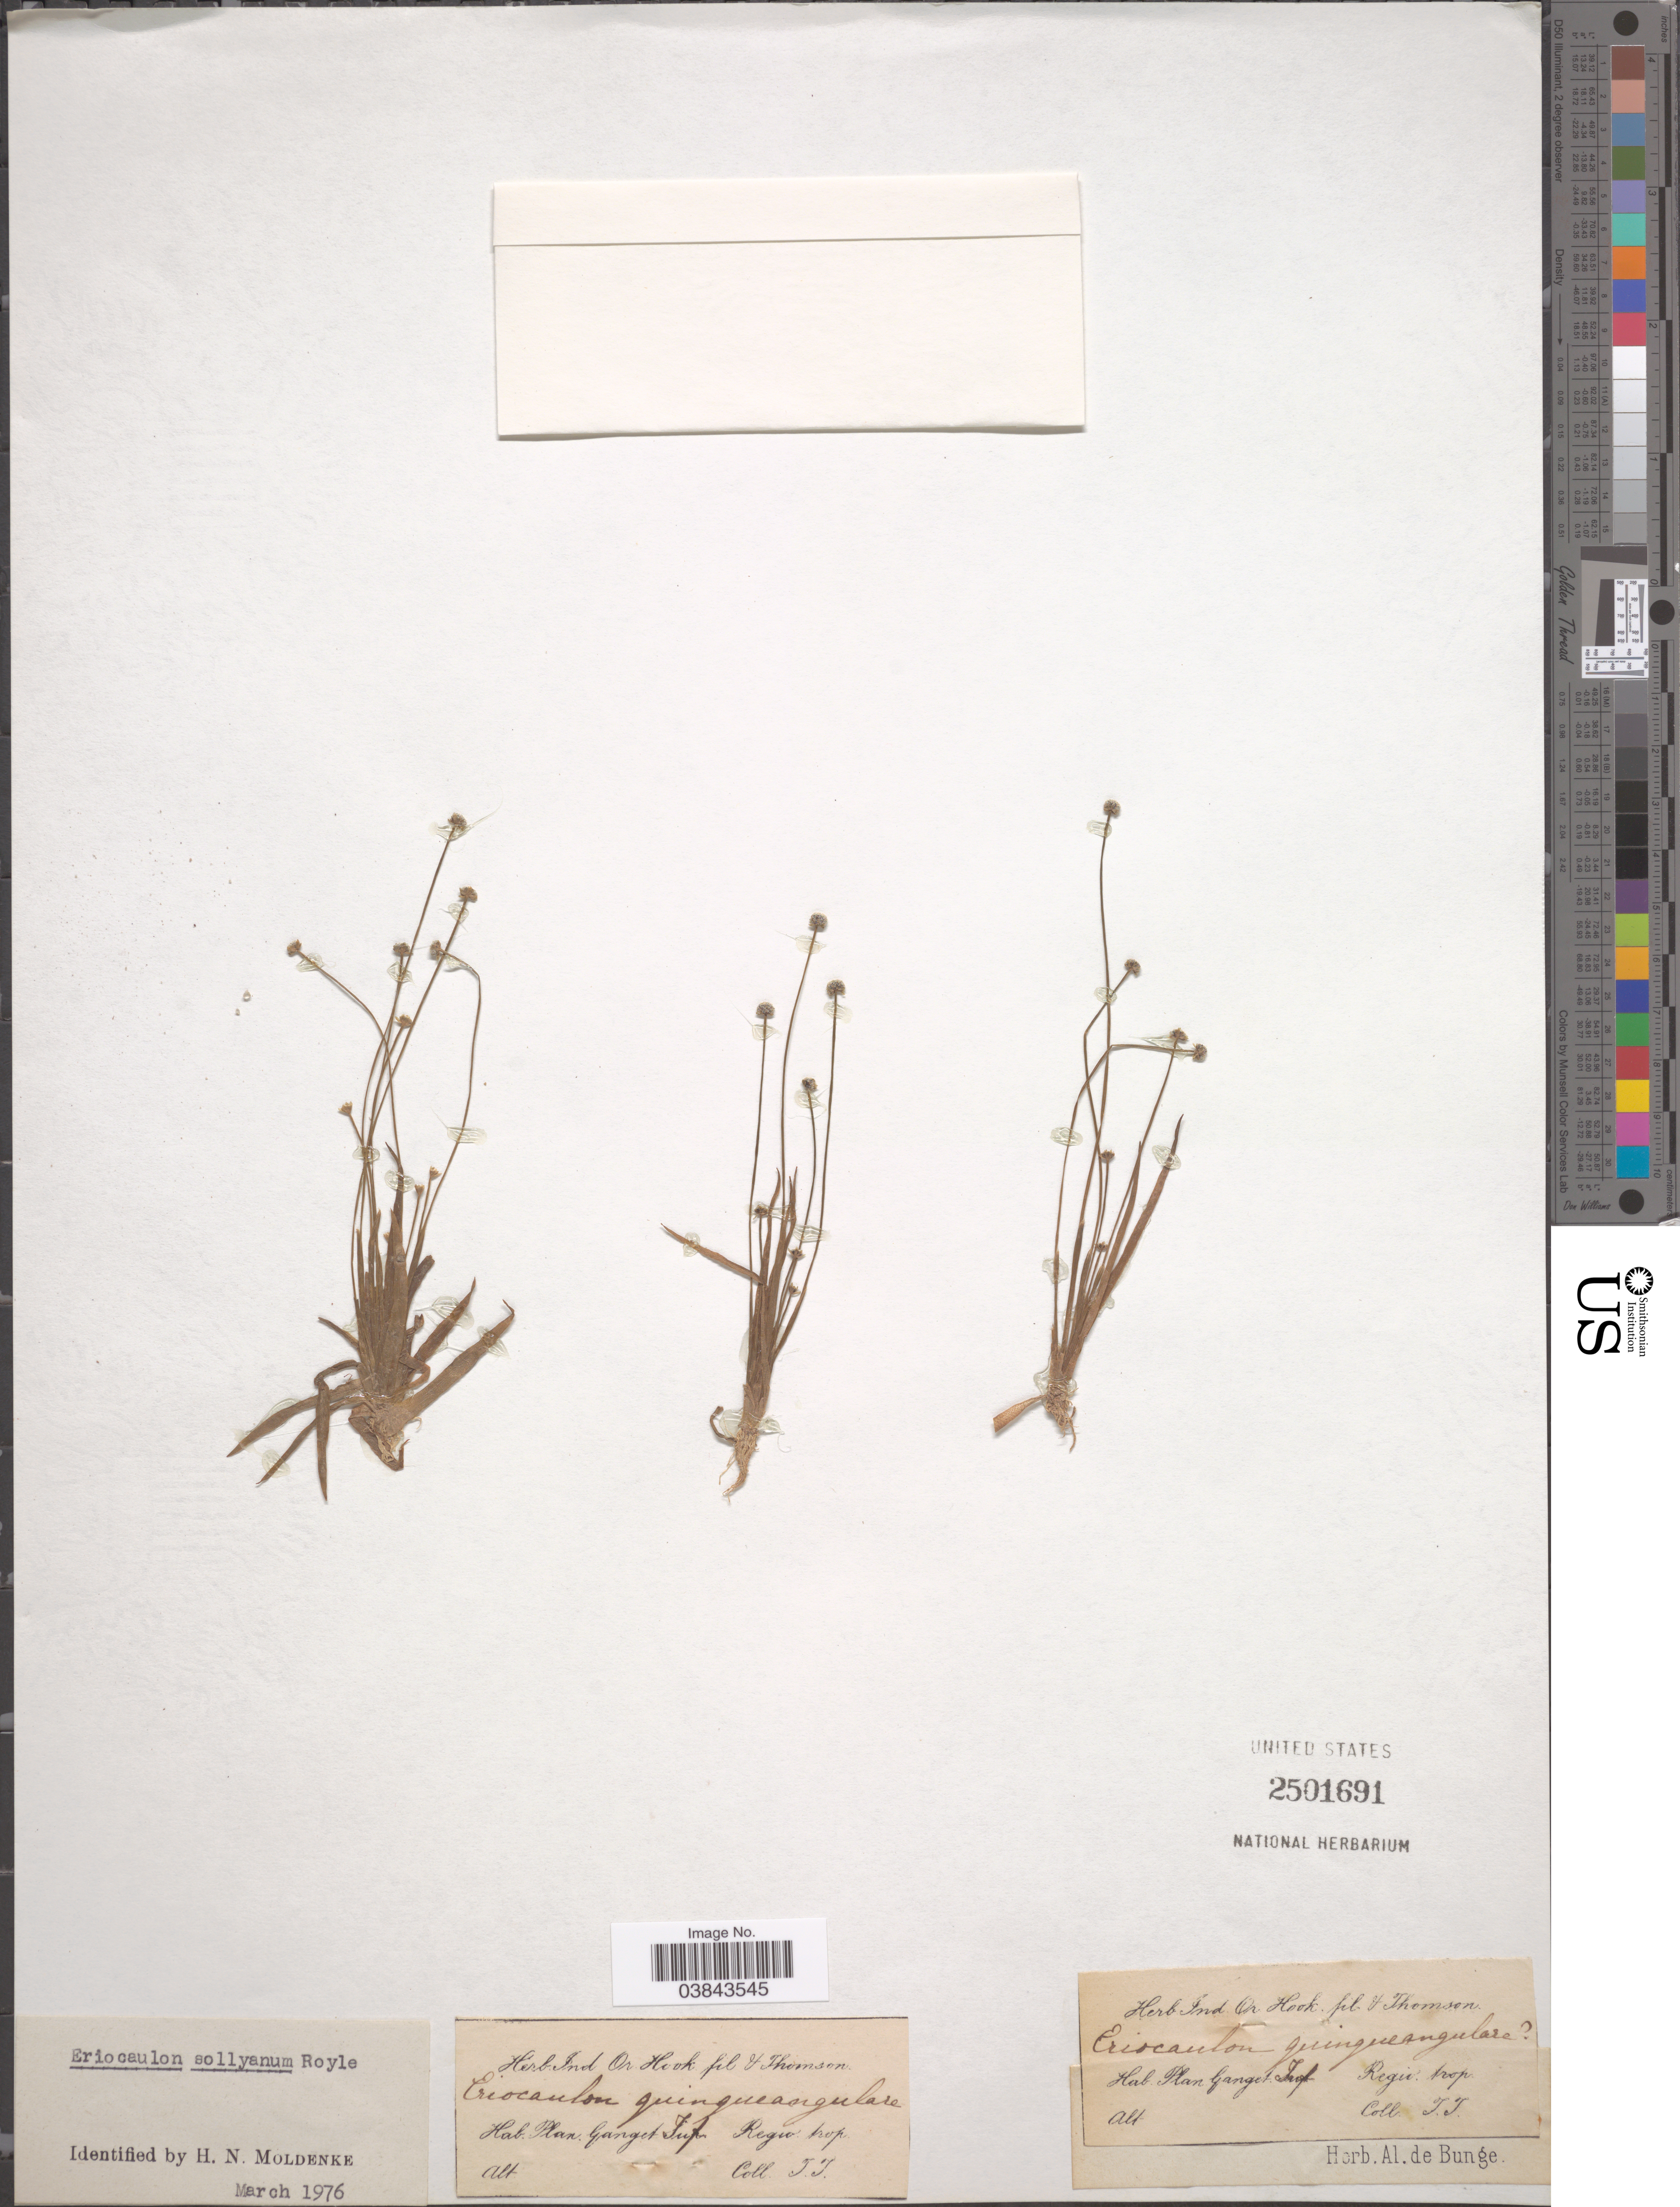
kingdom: Plantae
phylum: Tracheophyta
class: Liliopsida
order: Poales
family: Eriocaulaceae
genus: Eriocaulon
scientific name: Eriocaulon sollyanum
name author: Royle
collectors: T. Thomson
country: India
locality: Plam Ganget Sup. Regio prop.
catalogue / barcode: US 2501691